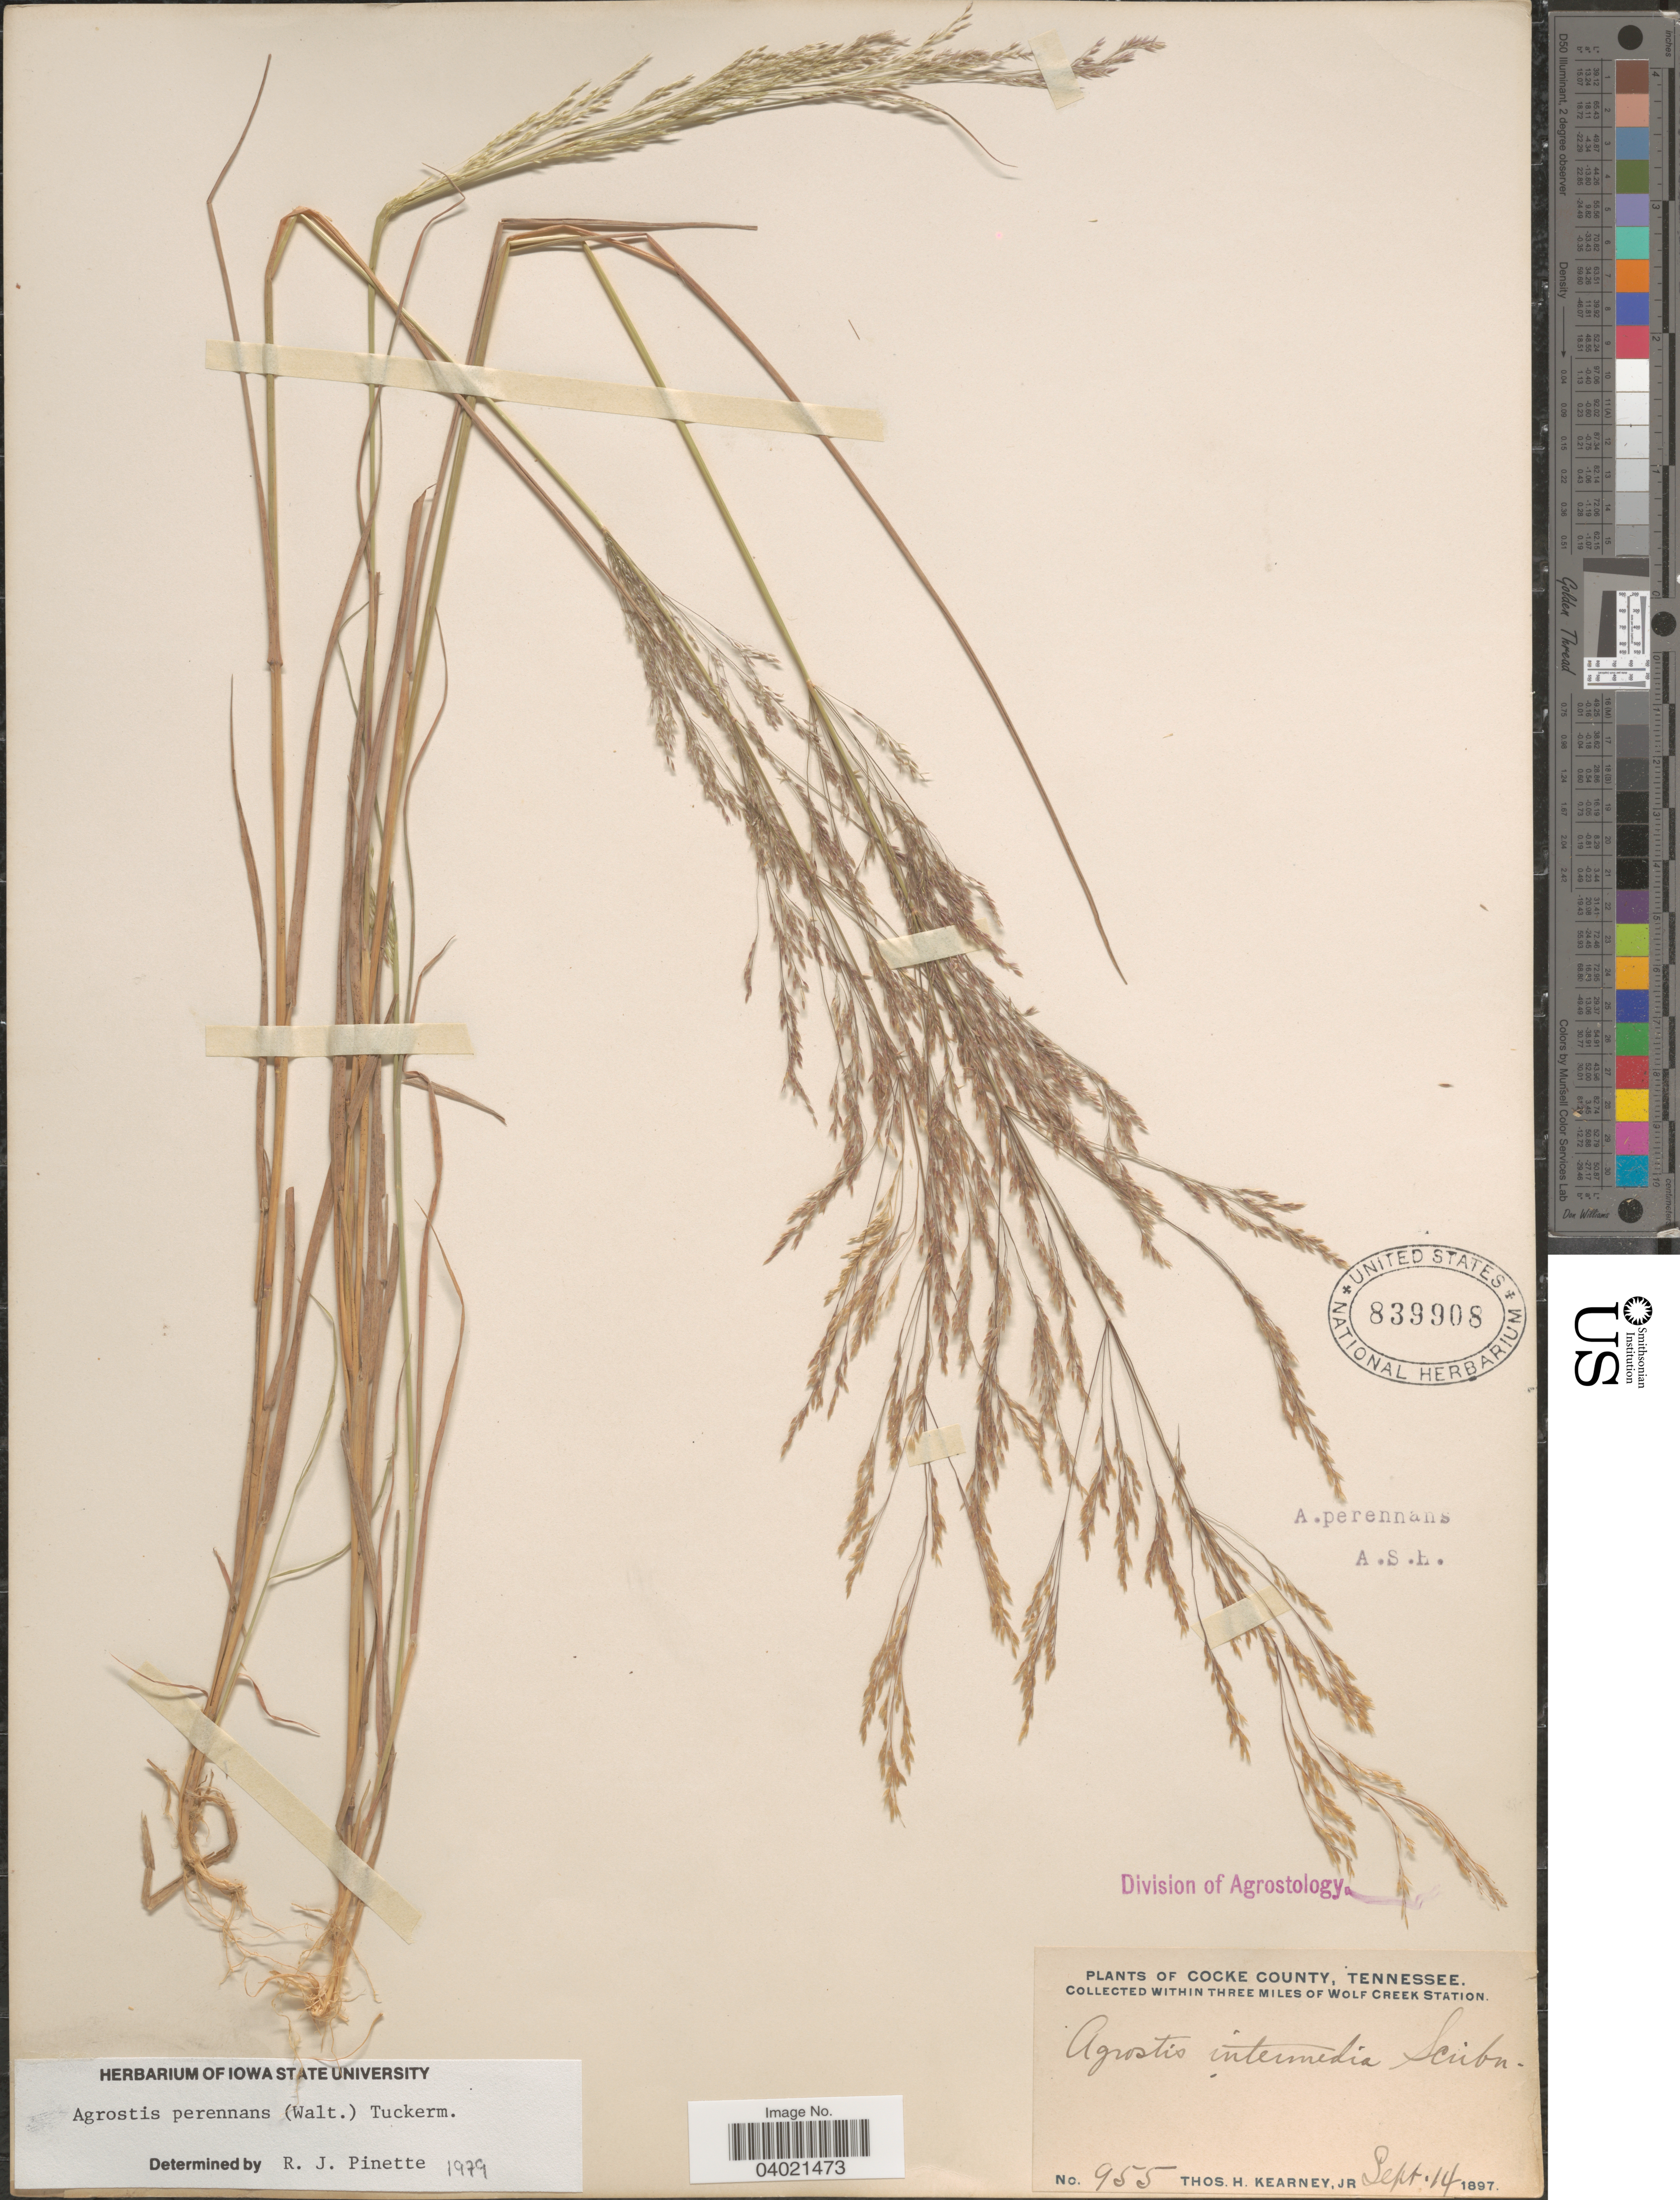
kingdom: Plantae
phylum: Tracheophyta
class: Liliopsida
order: Poales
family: Poaceae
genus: Agrostis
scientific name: Agrostis perennans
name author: (Walter) Tuck.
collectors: T. H. Kearney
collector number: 955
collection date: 1897-09-14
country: United States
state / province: Tennessee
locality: Cocke County, withing Three Miles of Wolf Creek Station.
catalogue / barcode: US 839908